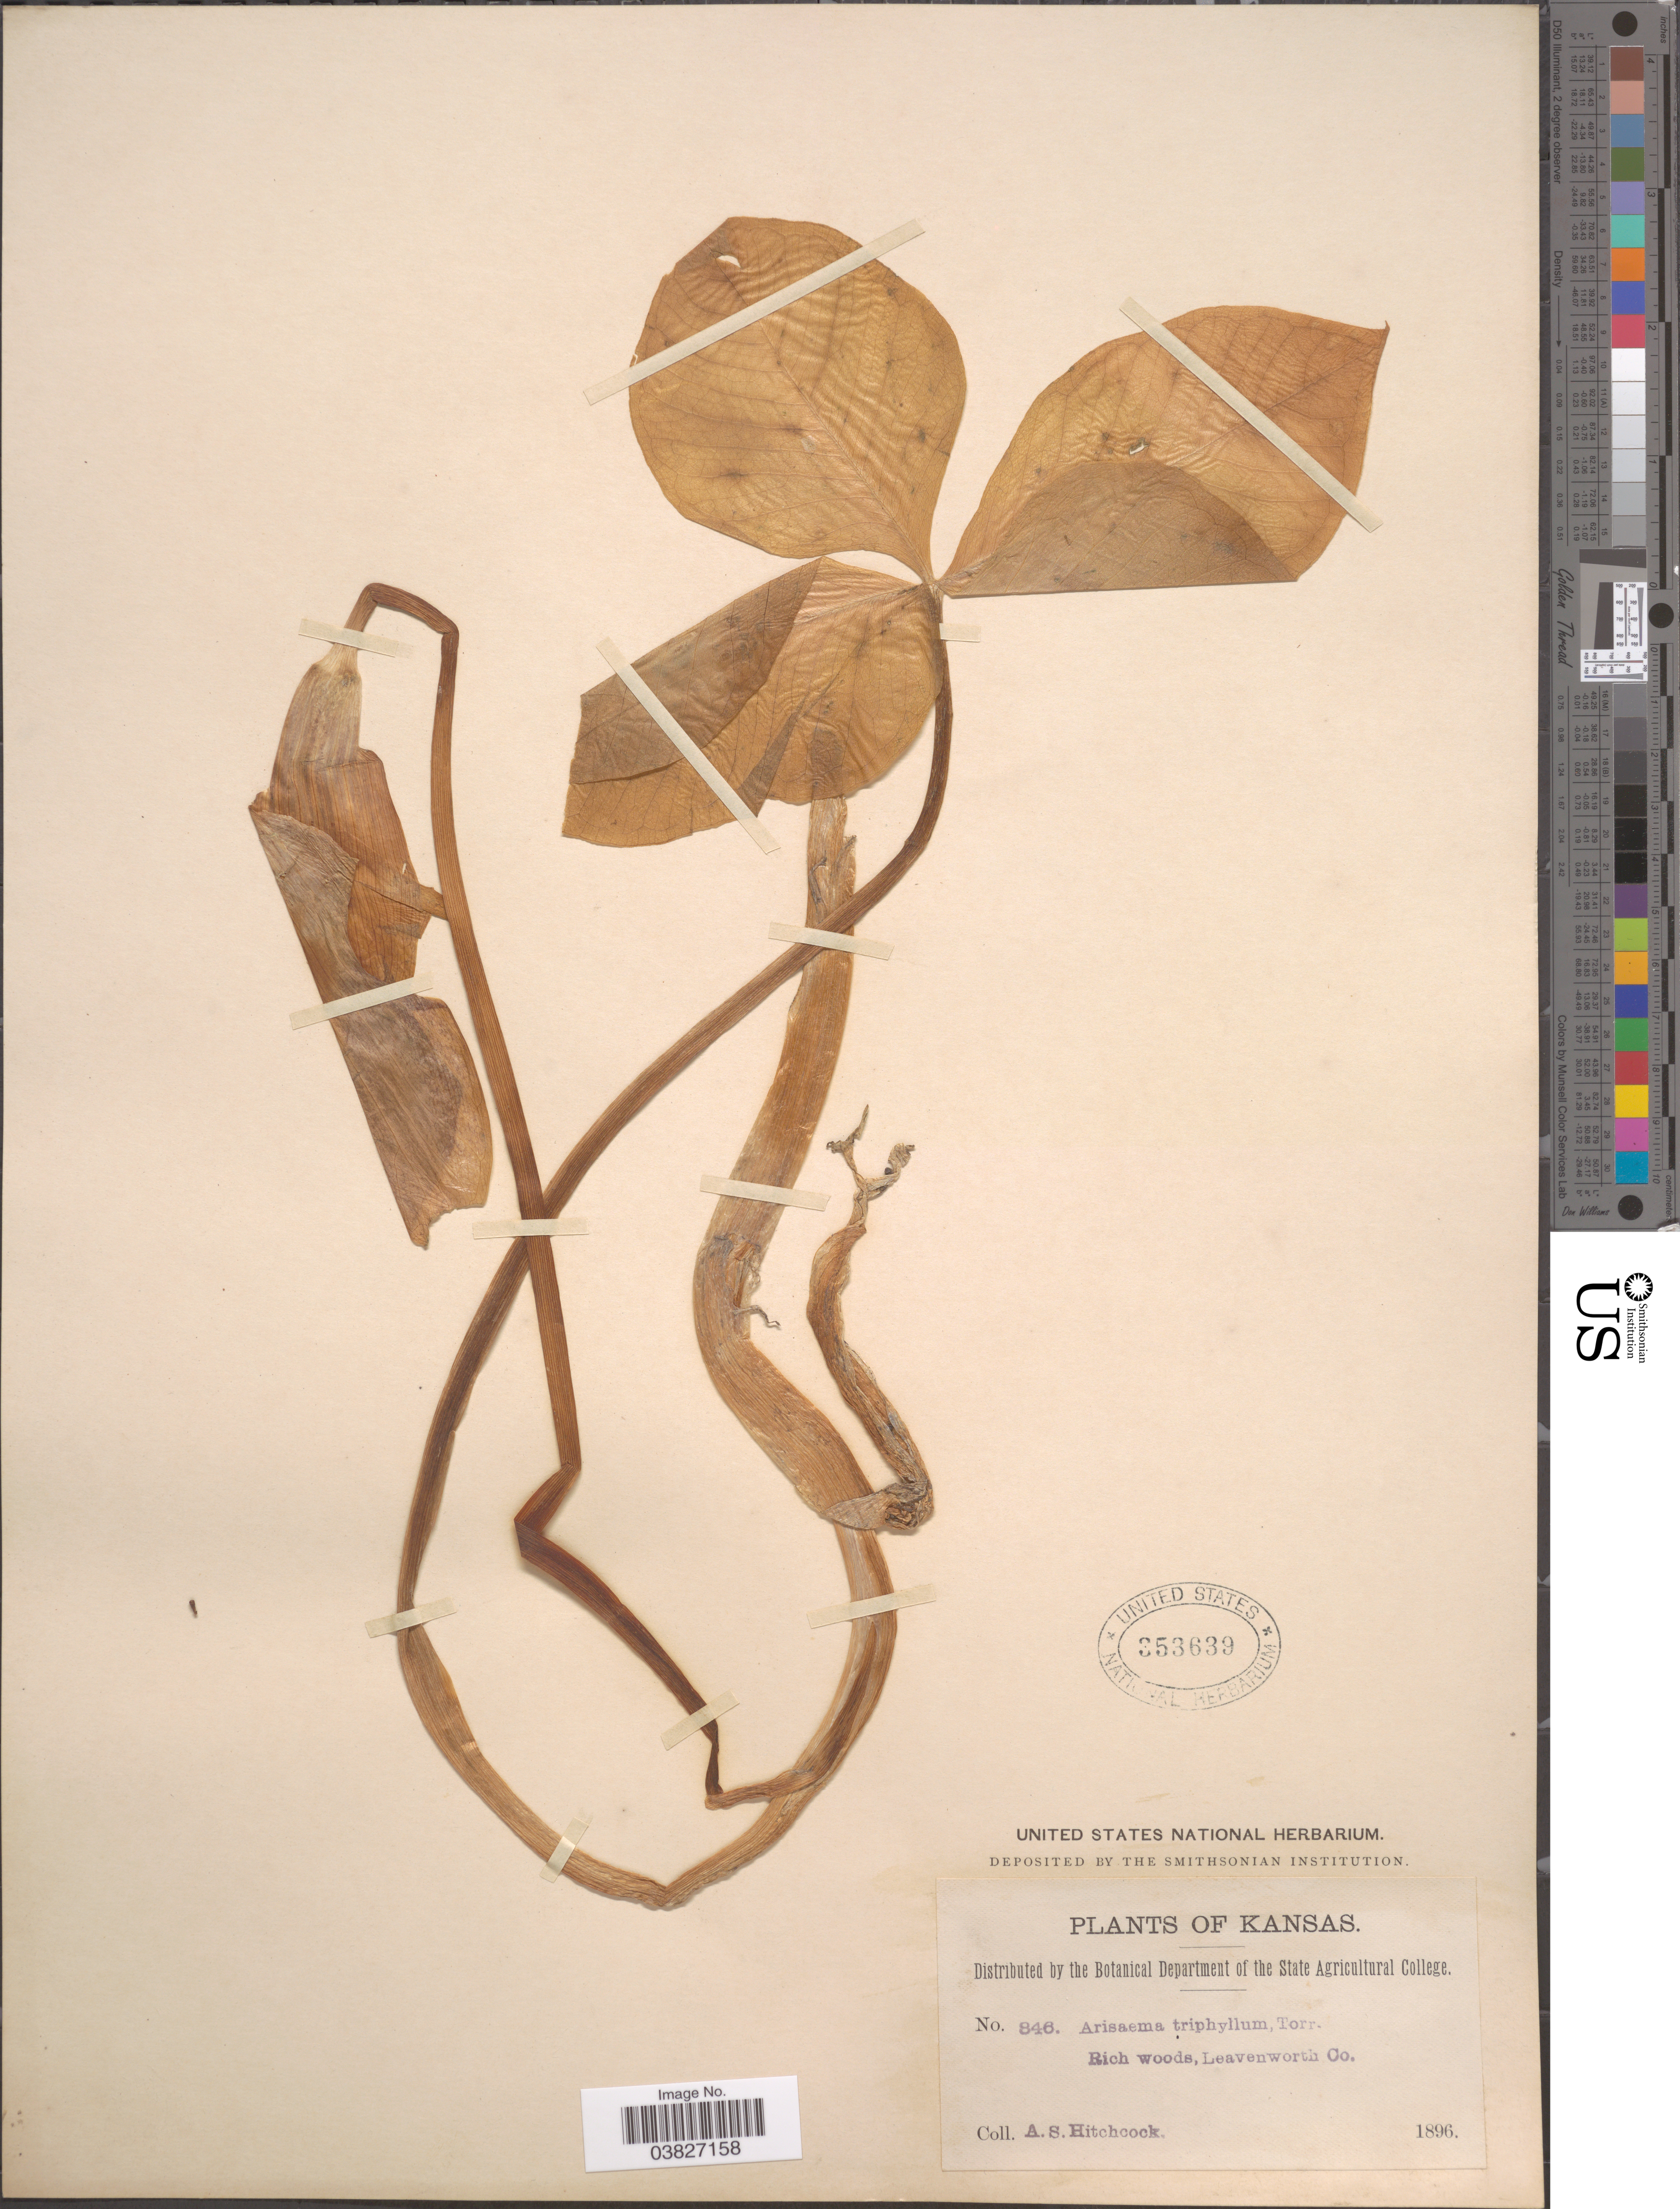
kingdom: Plantae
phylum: Tracheophyta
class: Liliopsida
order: Alismatales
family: Araceae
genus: Arisaema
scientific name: Arisaema triphyllum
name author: (L.) Schott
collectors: A. S. Hitchcock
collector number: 846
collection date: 1896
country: United States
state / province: Kansas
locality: Leavenworth Co.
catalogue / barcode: US 353639